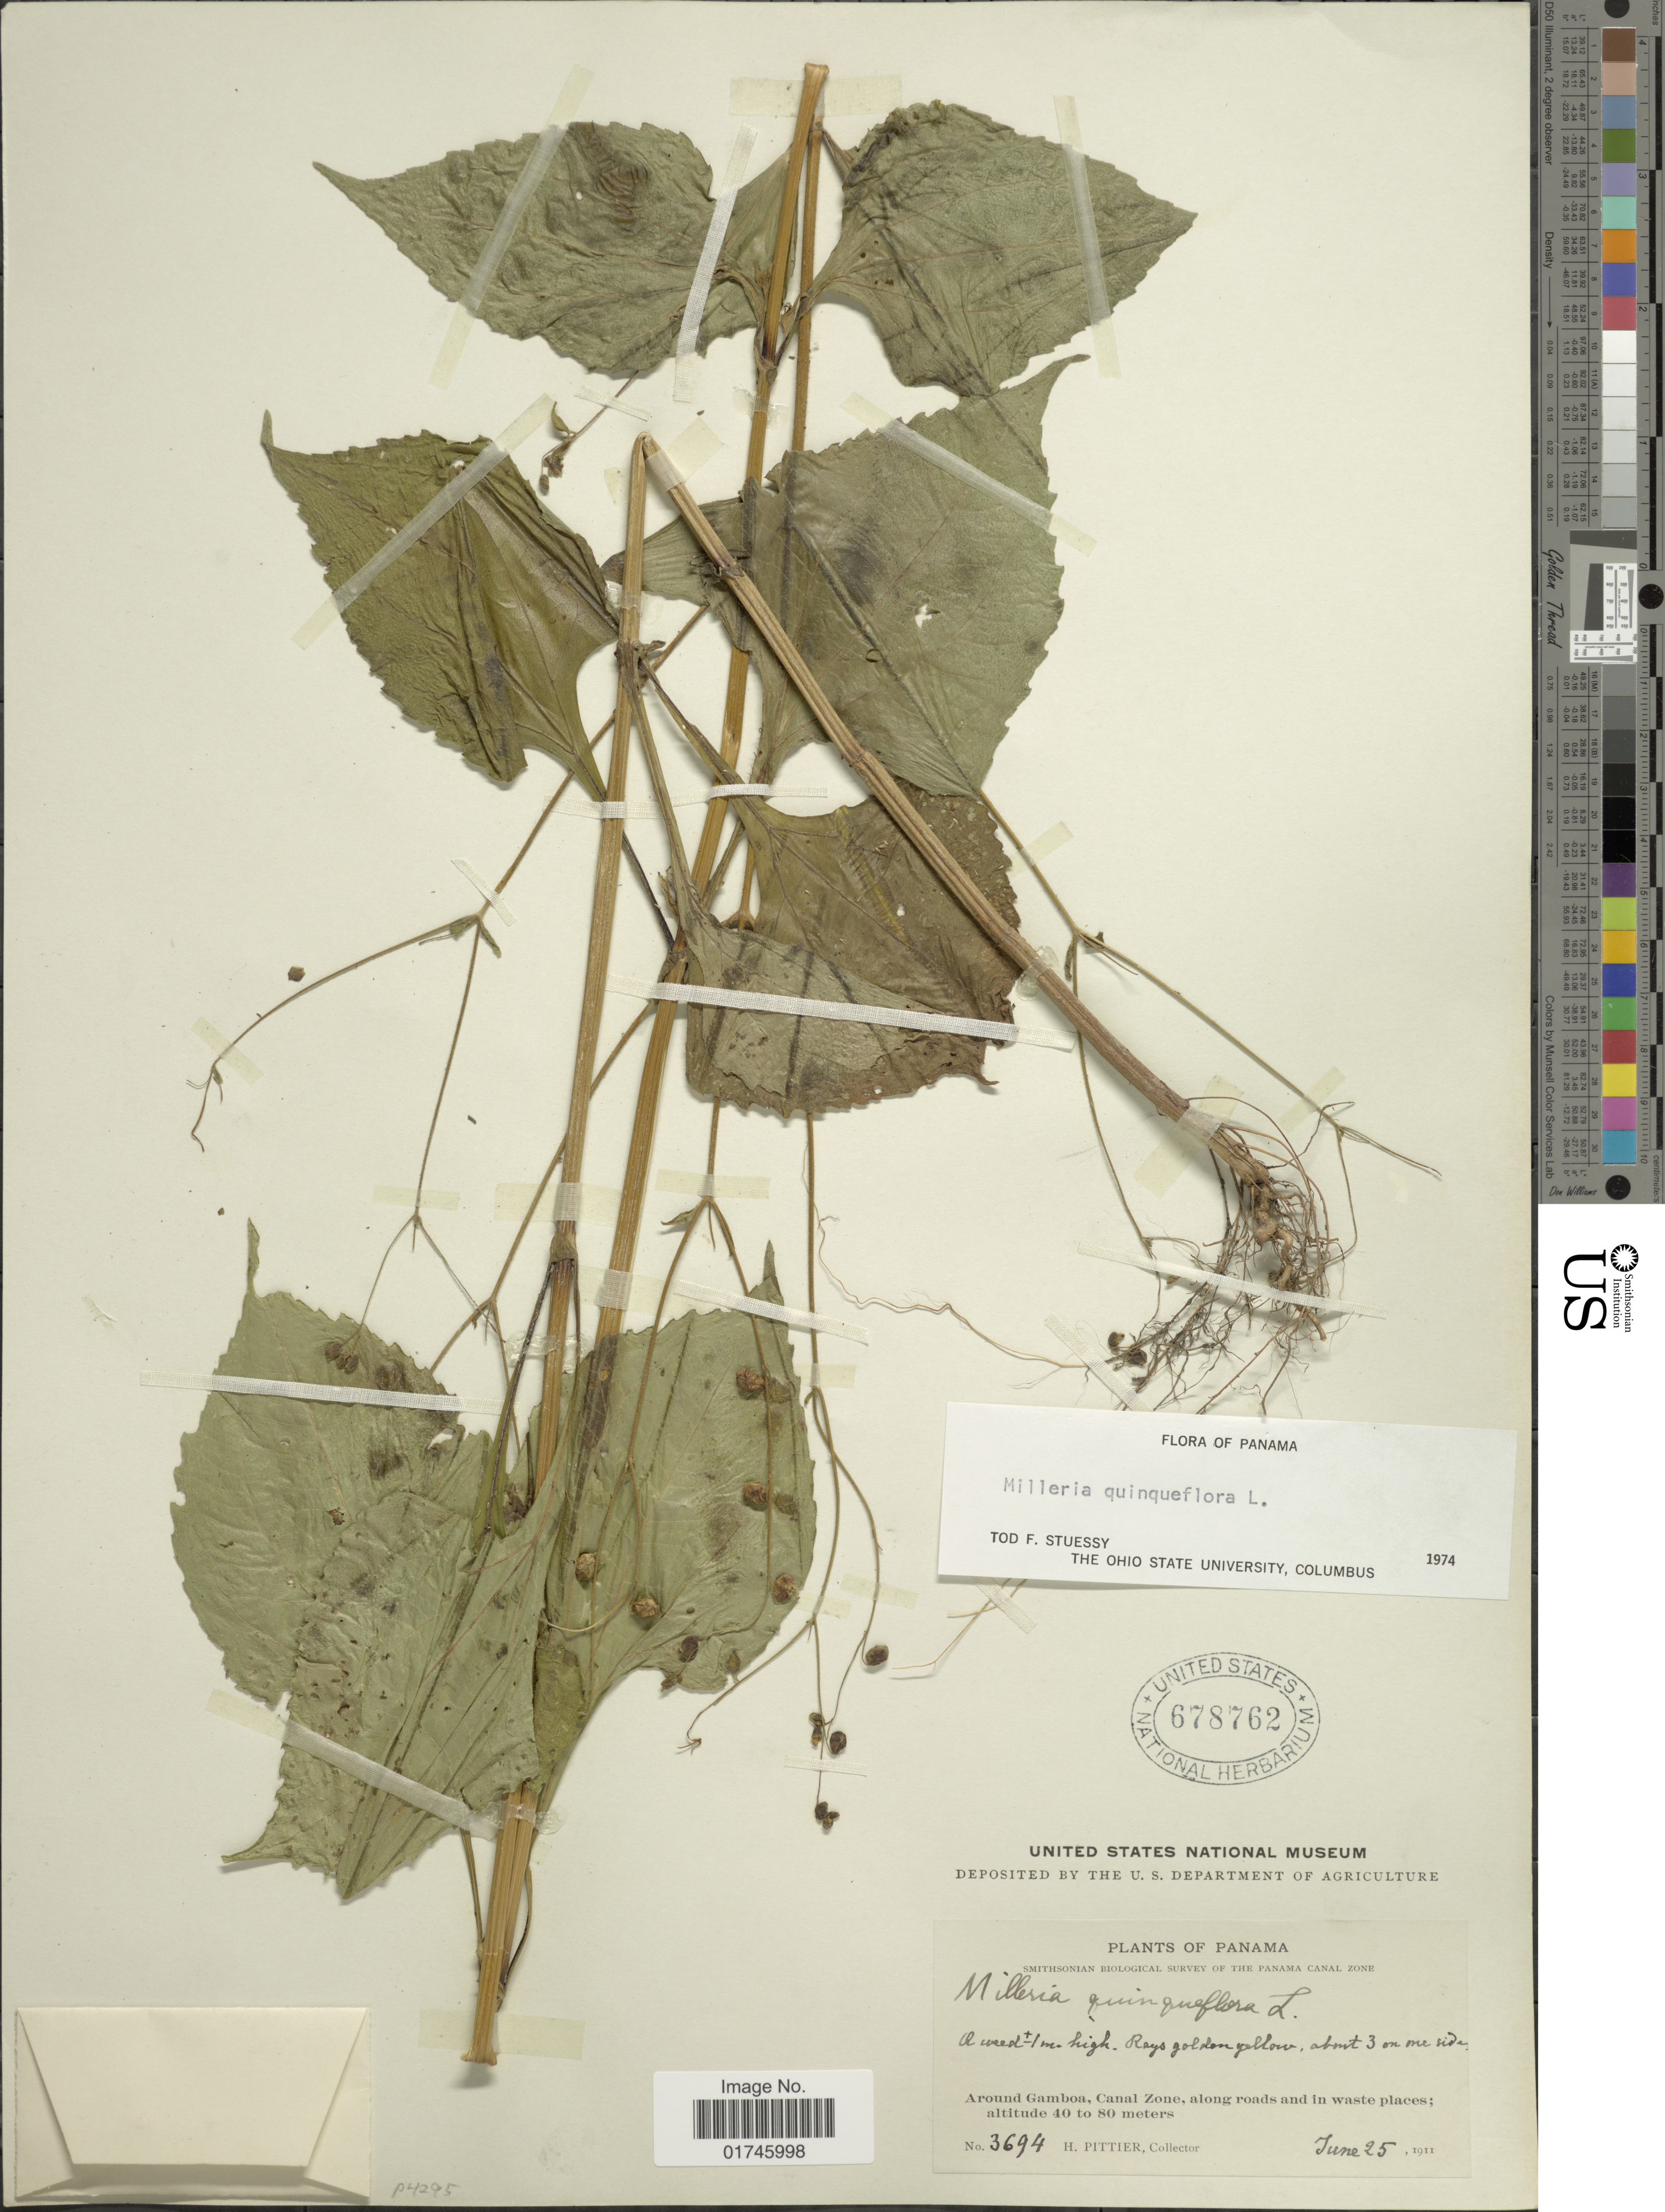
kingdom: Plantae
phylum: Tracheophyta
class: Magnoliopsida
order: Asterales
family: Asteraceae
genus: Milleria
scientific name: Milleria quinqueflora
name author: L.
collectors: H. F. Pittier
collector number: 3694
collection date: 1911-06-25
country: Panama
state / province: Colón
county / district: Canal Zone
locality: Around Gamboa, Canal Zone, along roads and in waste places.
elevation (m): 40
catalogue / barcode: US 678762